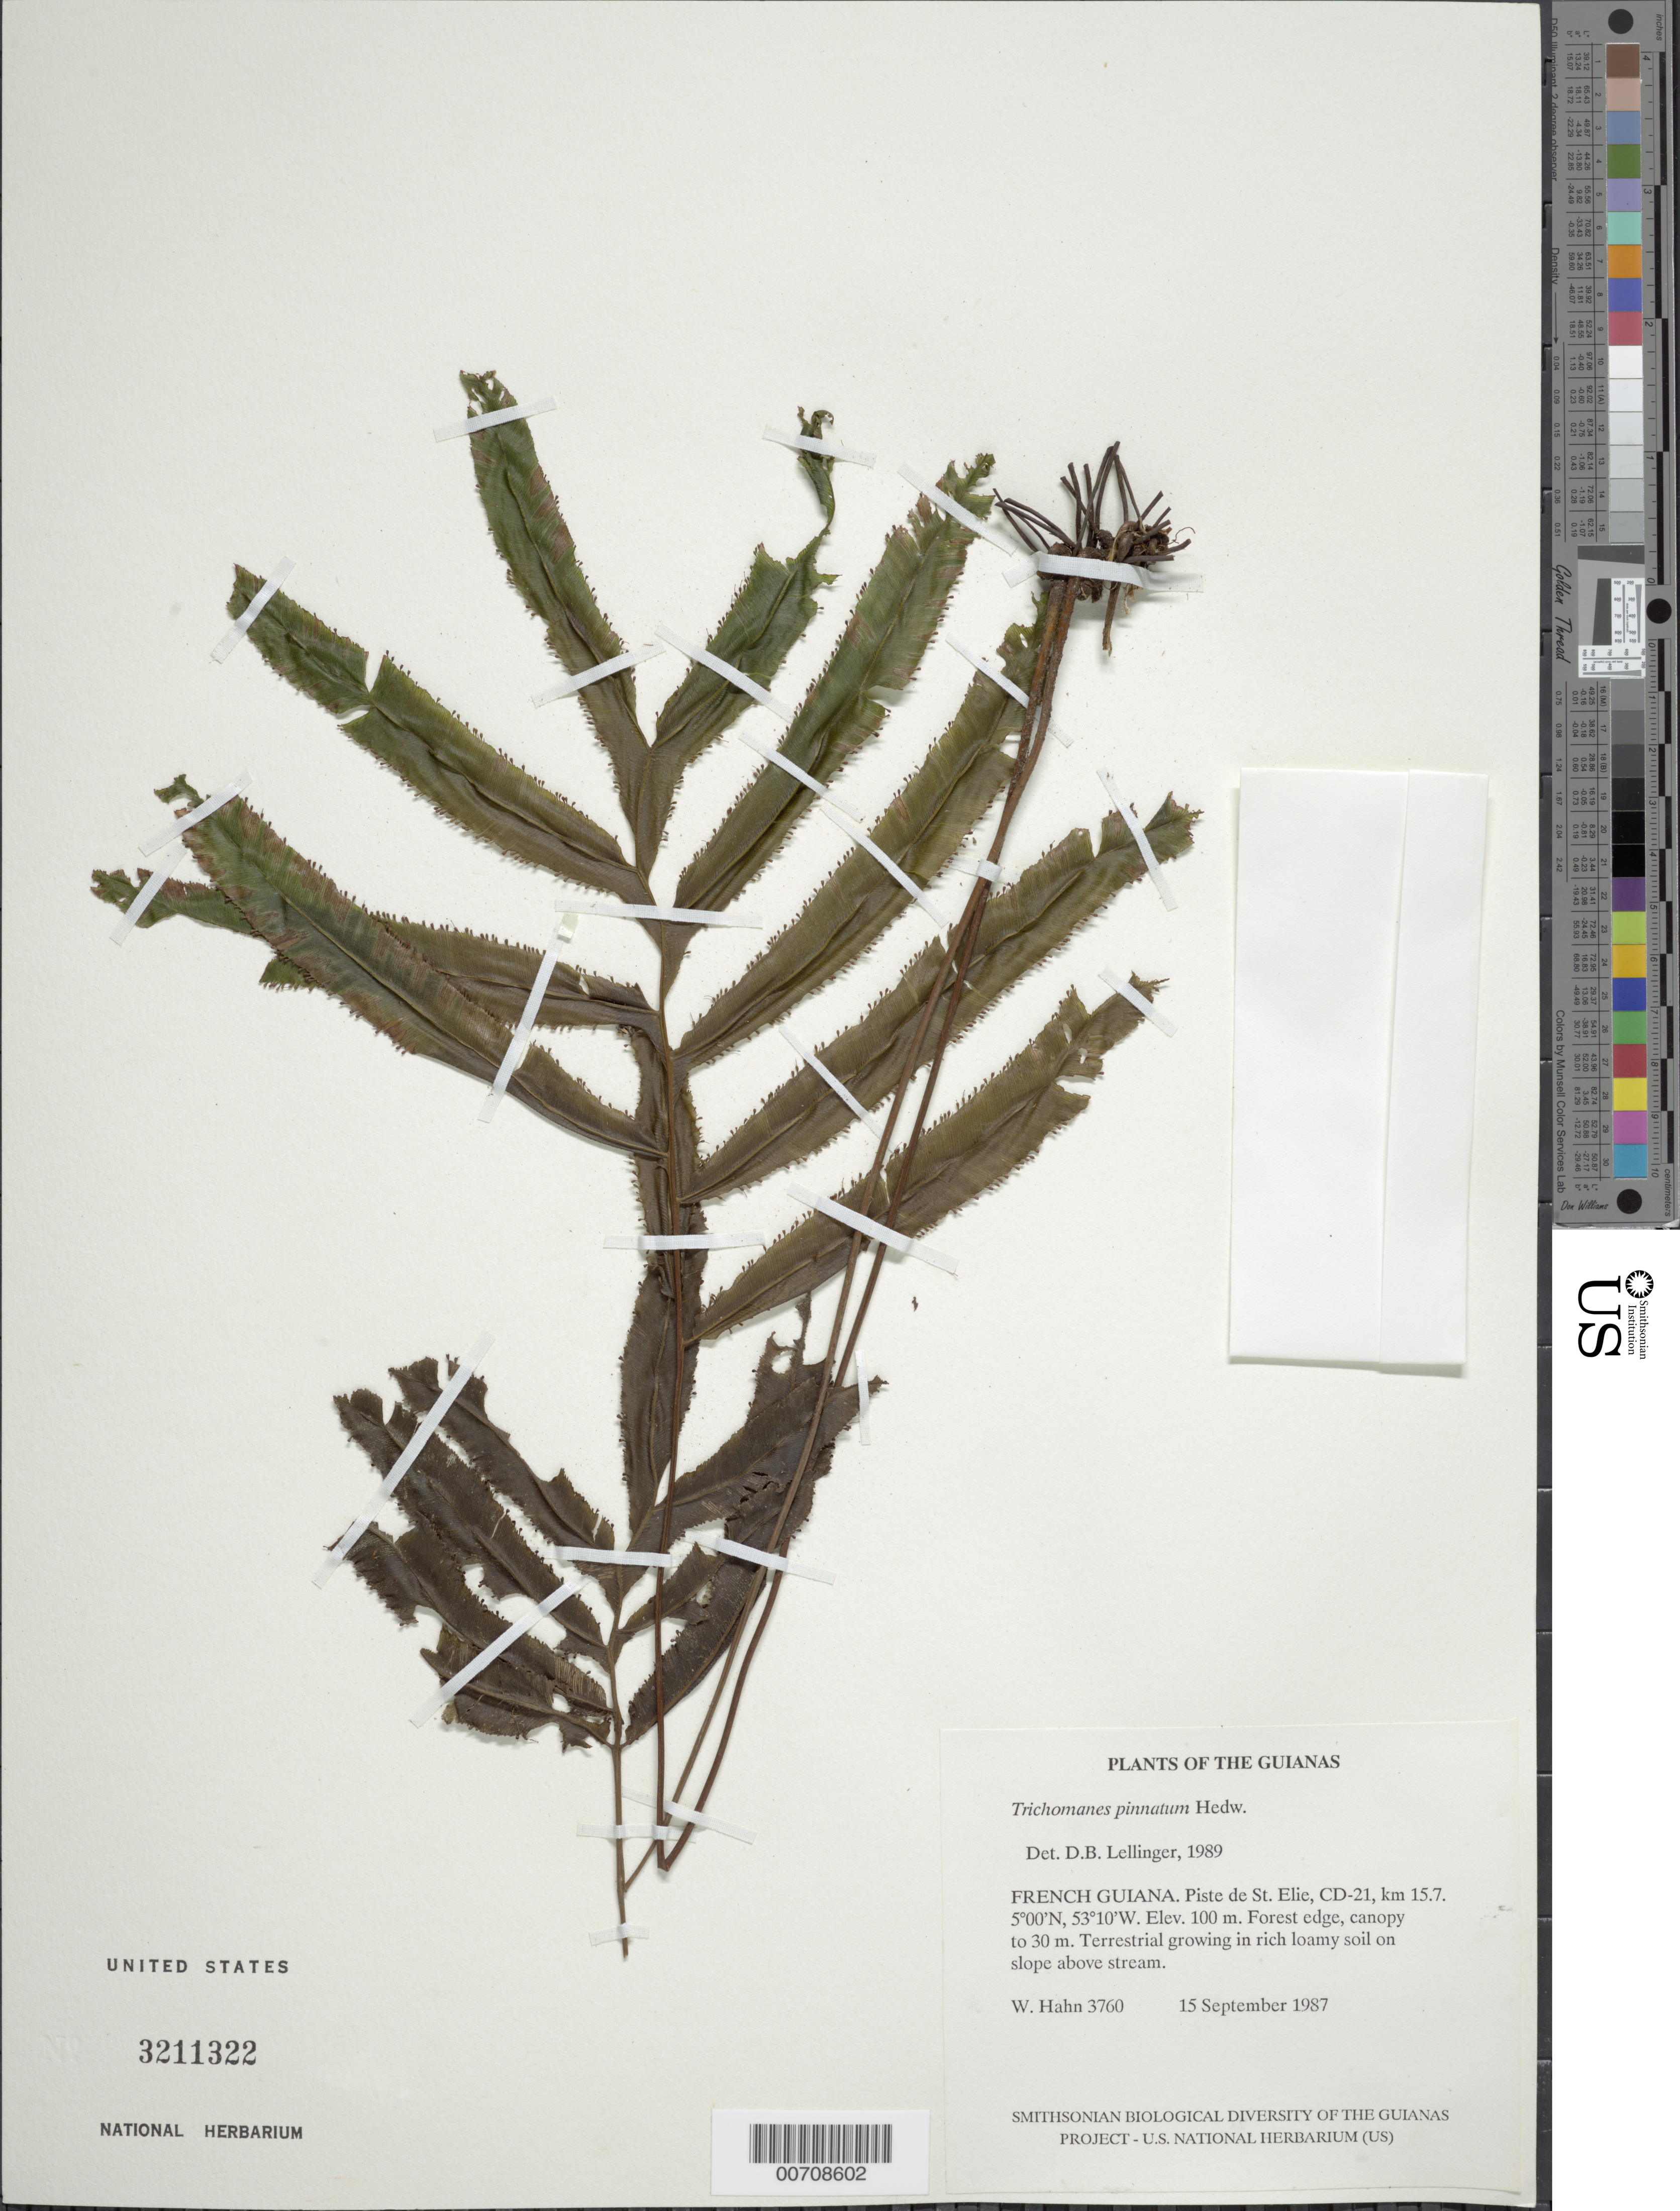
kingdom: Plantae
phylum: Tracheophyta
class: Polypodiopsida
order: Hymenophyllales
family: Hymenophyllaceae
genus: Trichomanes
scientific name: Trichomanes longifolium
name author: Desv.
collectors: W. Hahn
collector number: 3760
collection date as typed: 15 September 1987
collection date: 1987-09-15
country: French Guiana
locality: Piste de St. Elie, CD-21, km 15.7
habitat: Forest edge, canopy to 30 m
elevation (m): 100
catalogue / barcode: US 3211322